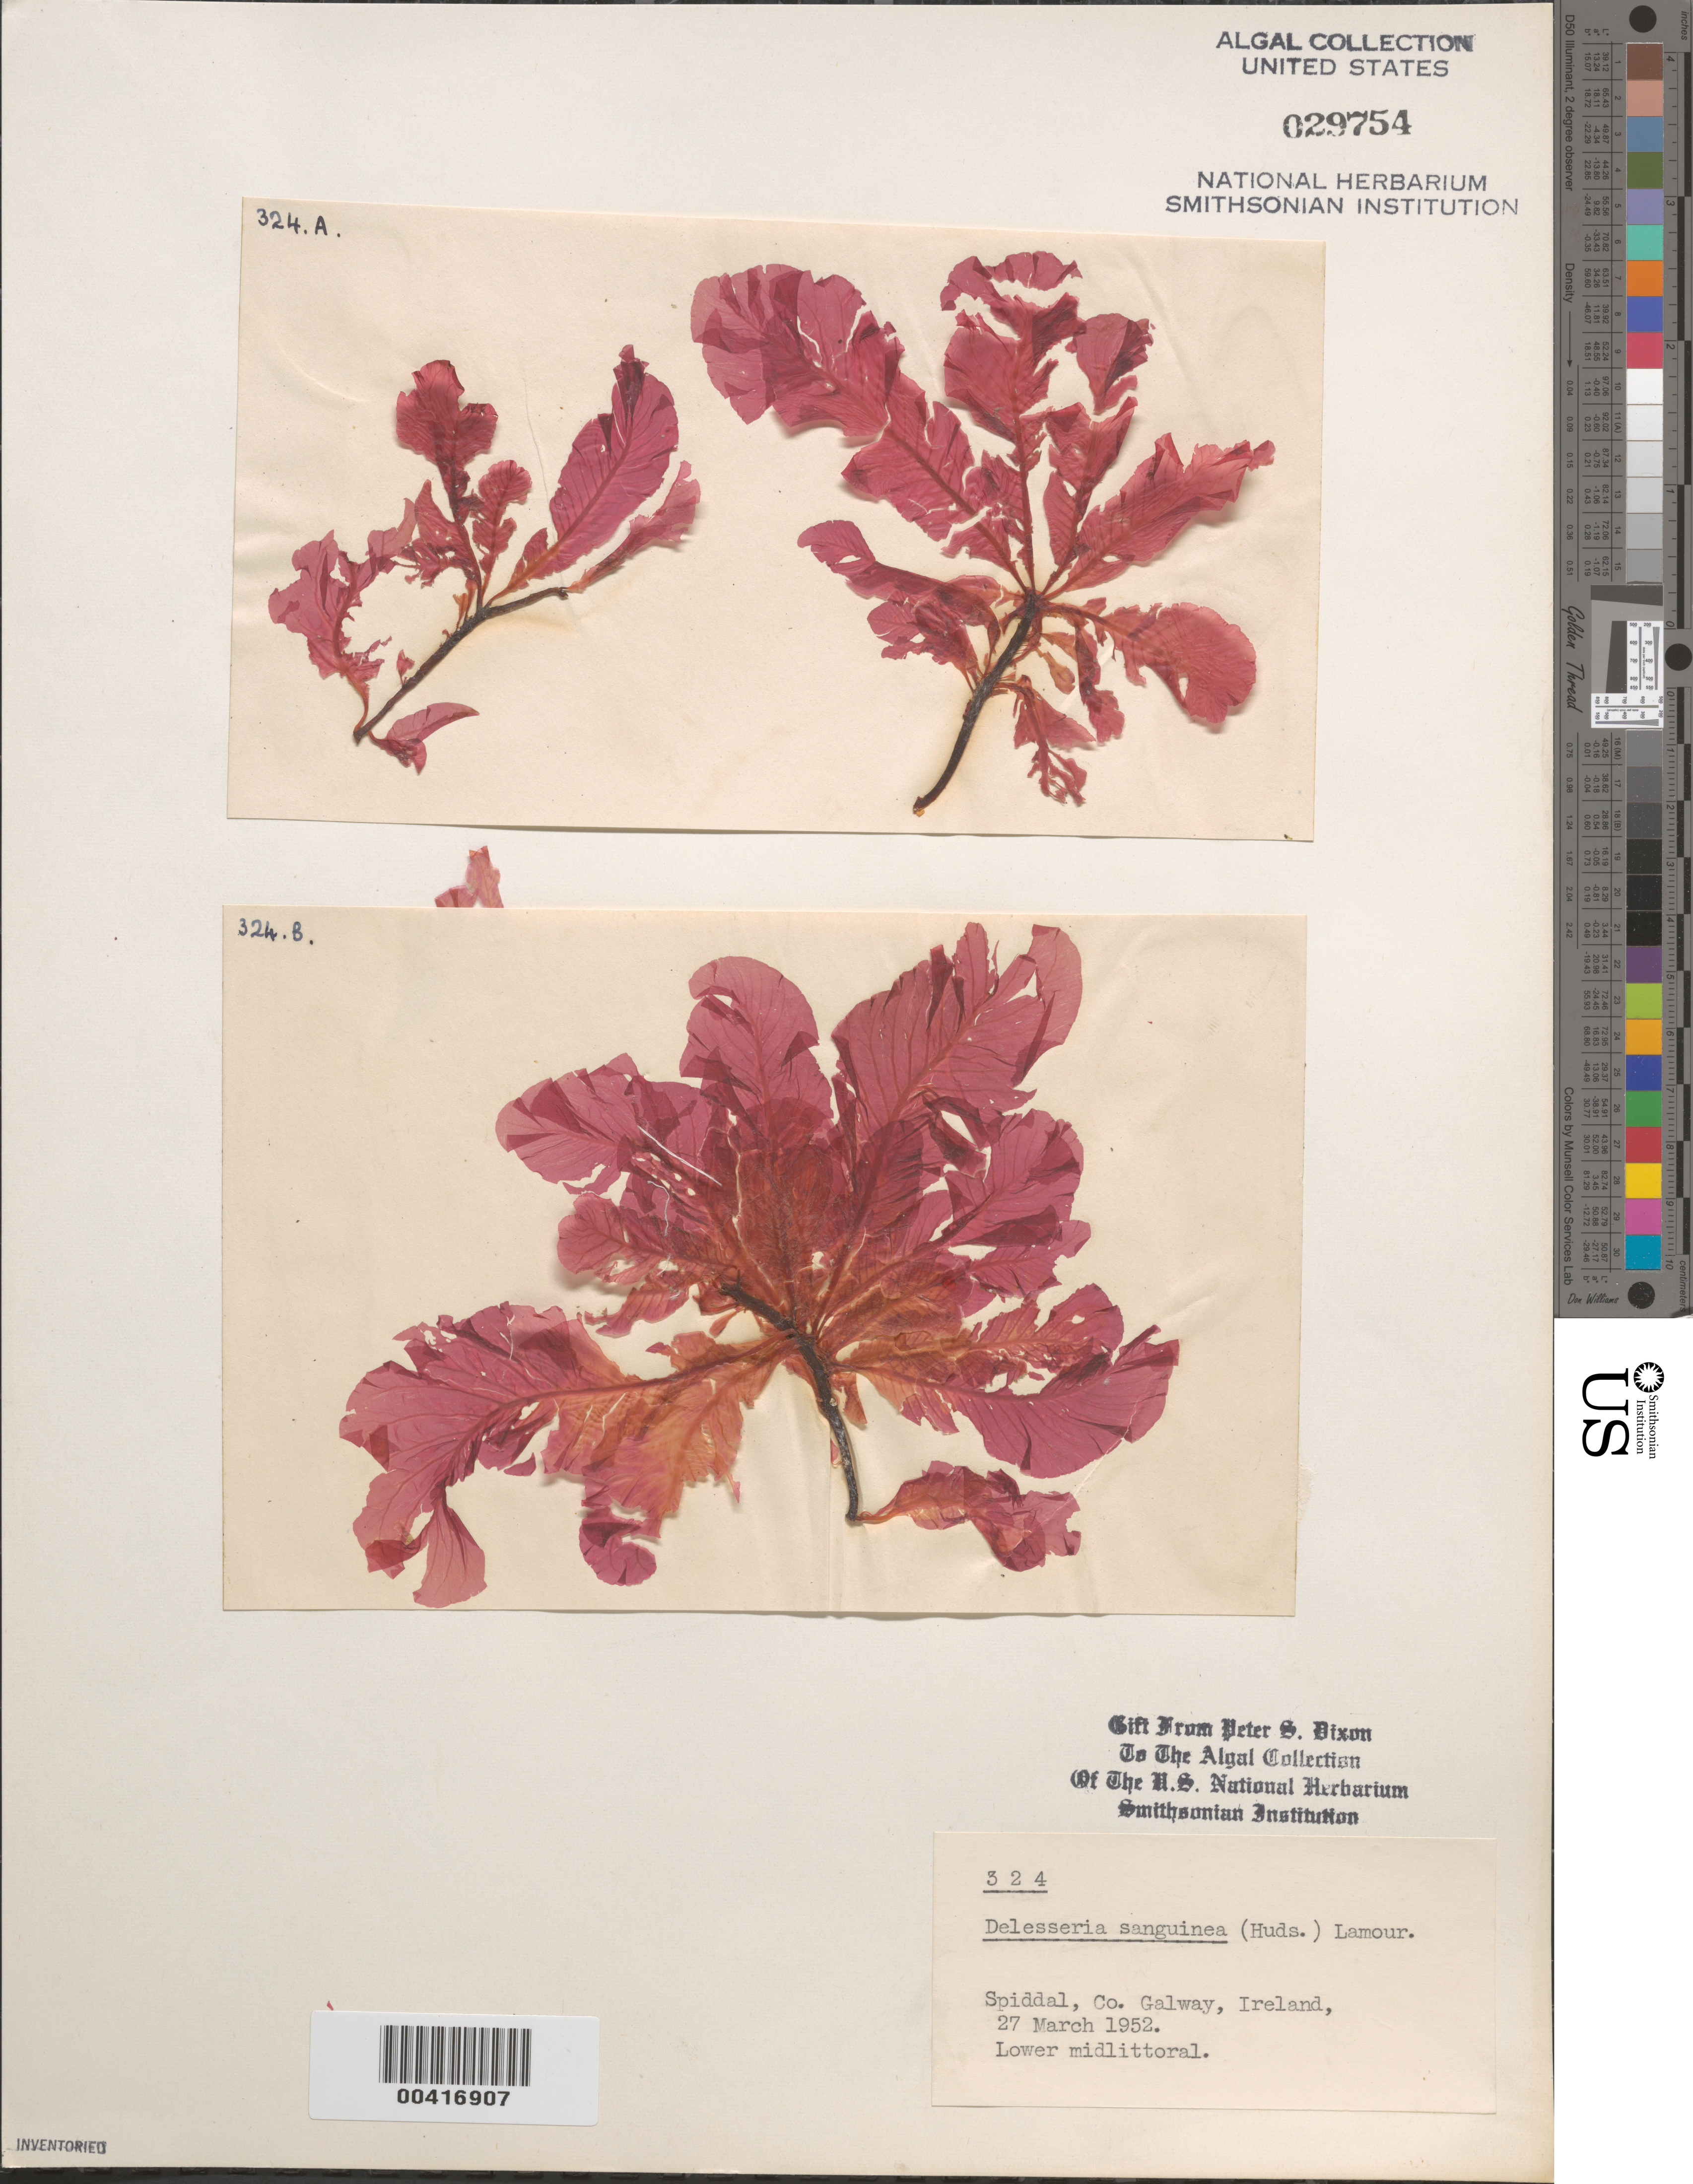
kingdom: Plantae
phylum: Rhodophyta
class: Florideophyceae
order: Ceramiales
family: Delesseriaceae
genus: Delesseria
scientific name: Delesseria sanguinea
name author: (Huds.) J.V.Lamouroux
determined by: Dixon, P. S.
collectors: P. S. Dixon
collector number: PSD 324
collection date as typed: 27 Mar 1952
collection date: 1952-03-27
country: Ireland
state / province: Connaught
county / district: Galway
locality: Spiddal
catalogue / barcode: US 29754